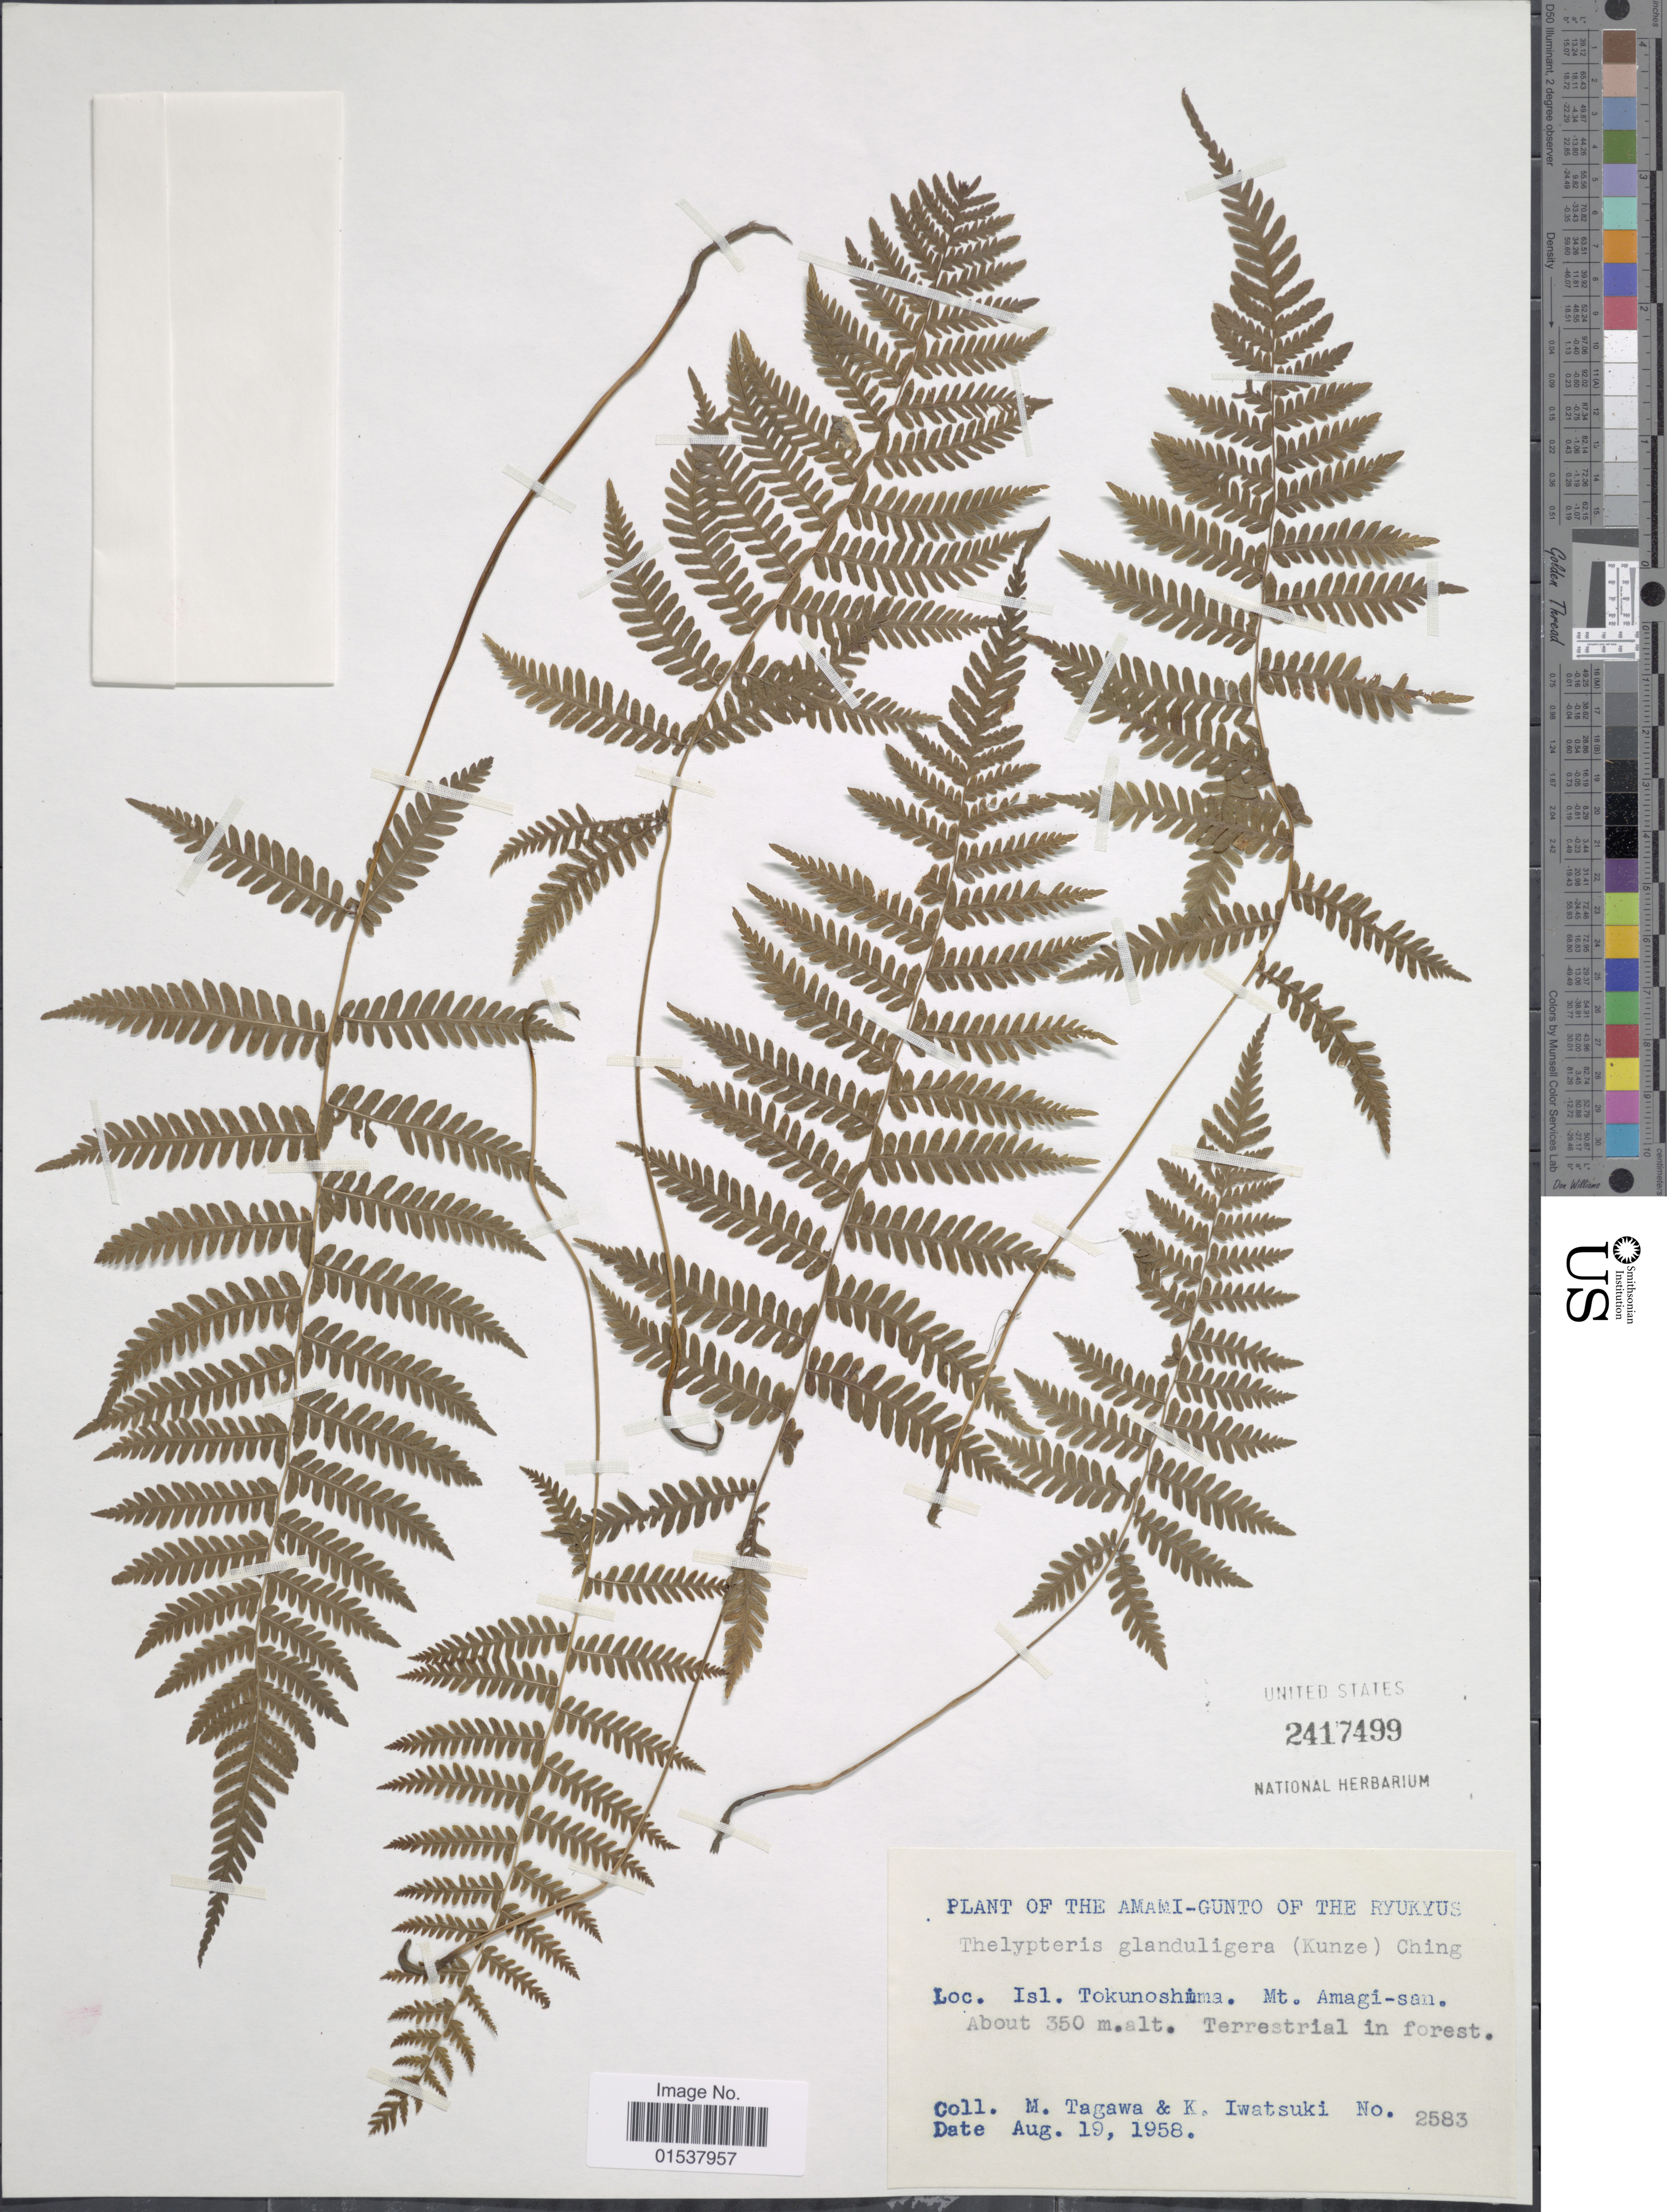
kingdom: Plantae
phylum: Tracheophyta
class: Polypodiopsida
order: Polypodiales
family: Thelypteridaceae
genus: Parathelypteris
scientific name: Parathelypteris glanduligera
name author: (Kunze) Ching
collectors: M. Tagawa & K. Iwatsuki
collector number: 2583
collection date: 1958-08-19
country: Japan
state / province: Okinawa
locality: Amami-Gunto of the Ryukyus, Isl. Tokunoshima, Mt. Amagi-san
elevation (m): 350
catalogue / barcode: US 2417499